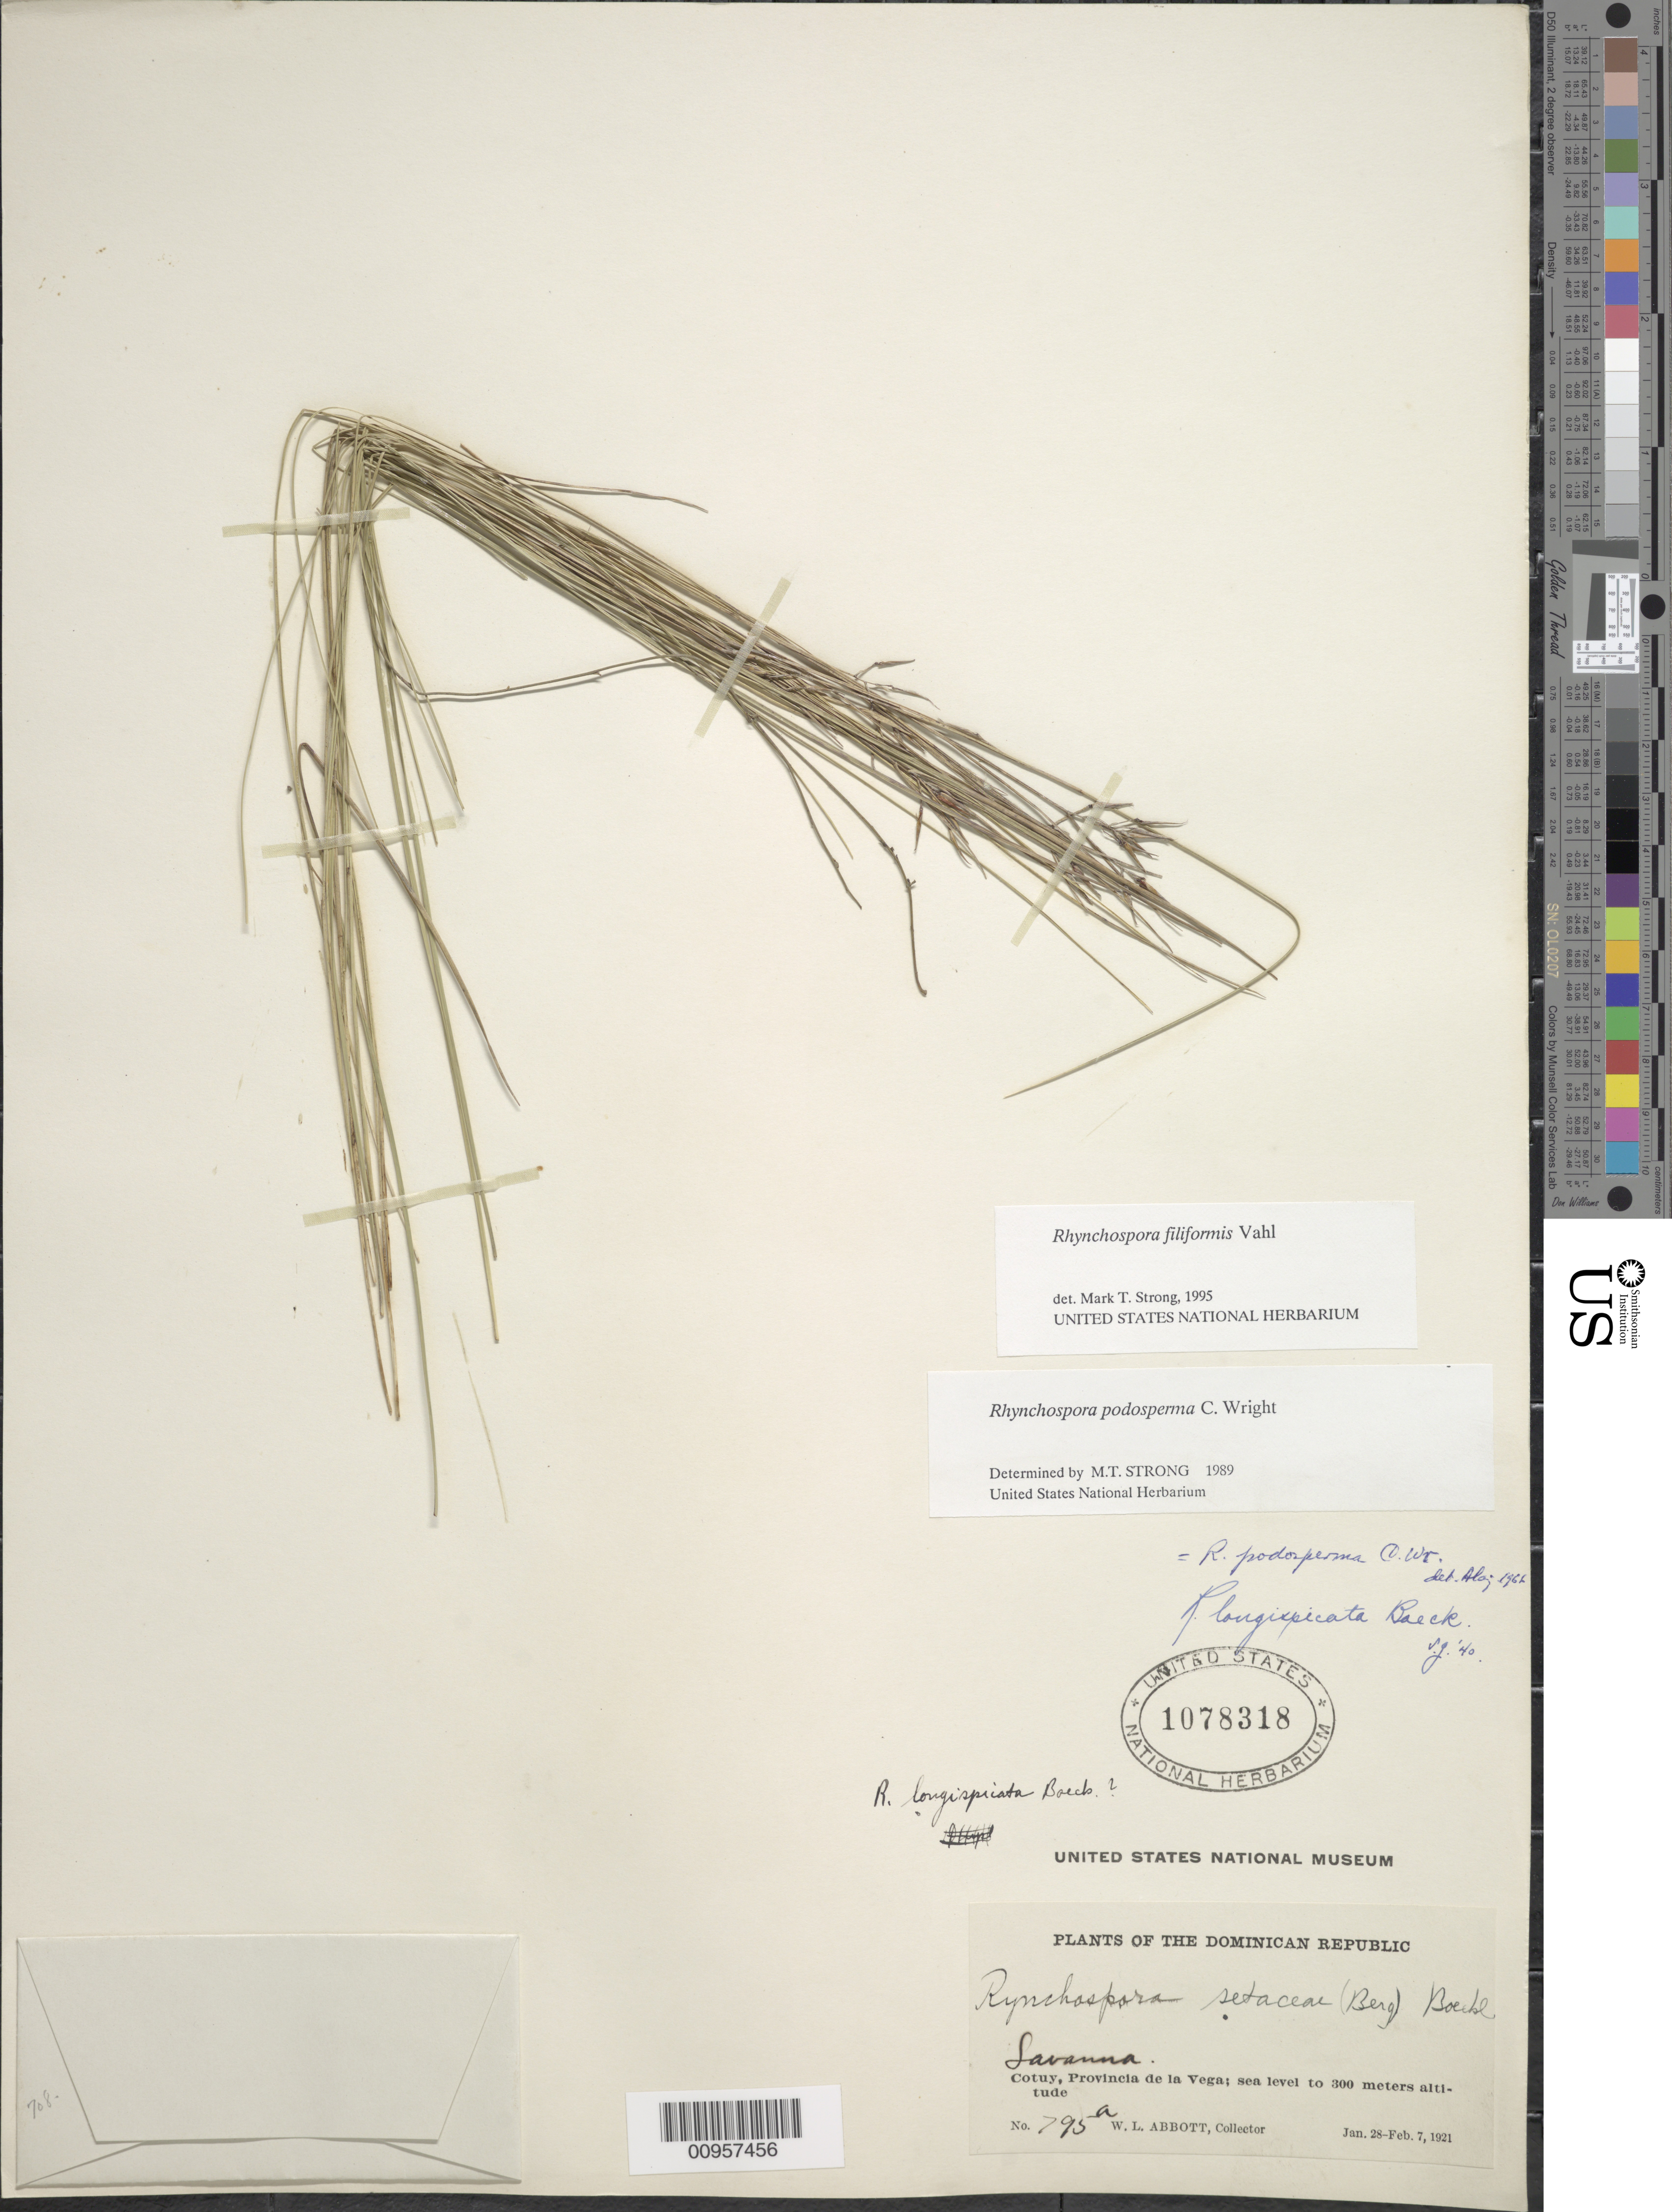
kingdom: Plantae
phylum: Tracheophyta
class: Liliopsida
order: Poales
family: Cyperaceae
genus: Rhynchospora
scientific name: Rhynchospora filiformis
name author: Vahl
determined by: Strong, M. T., (US), Smithsonian Institution - National Museum of Natural History (UNITED STATES)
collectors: W. L. Abbott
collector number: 795A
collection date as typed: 28 Jan 1921 to 07 Feb 1921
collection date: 1921-01-28/1921-02-07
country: Dominican Republic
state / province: La Vega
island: Hispaniola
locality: Cotuy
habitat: Savanna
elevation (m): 0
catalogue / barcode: US 1078318